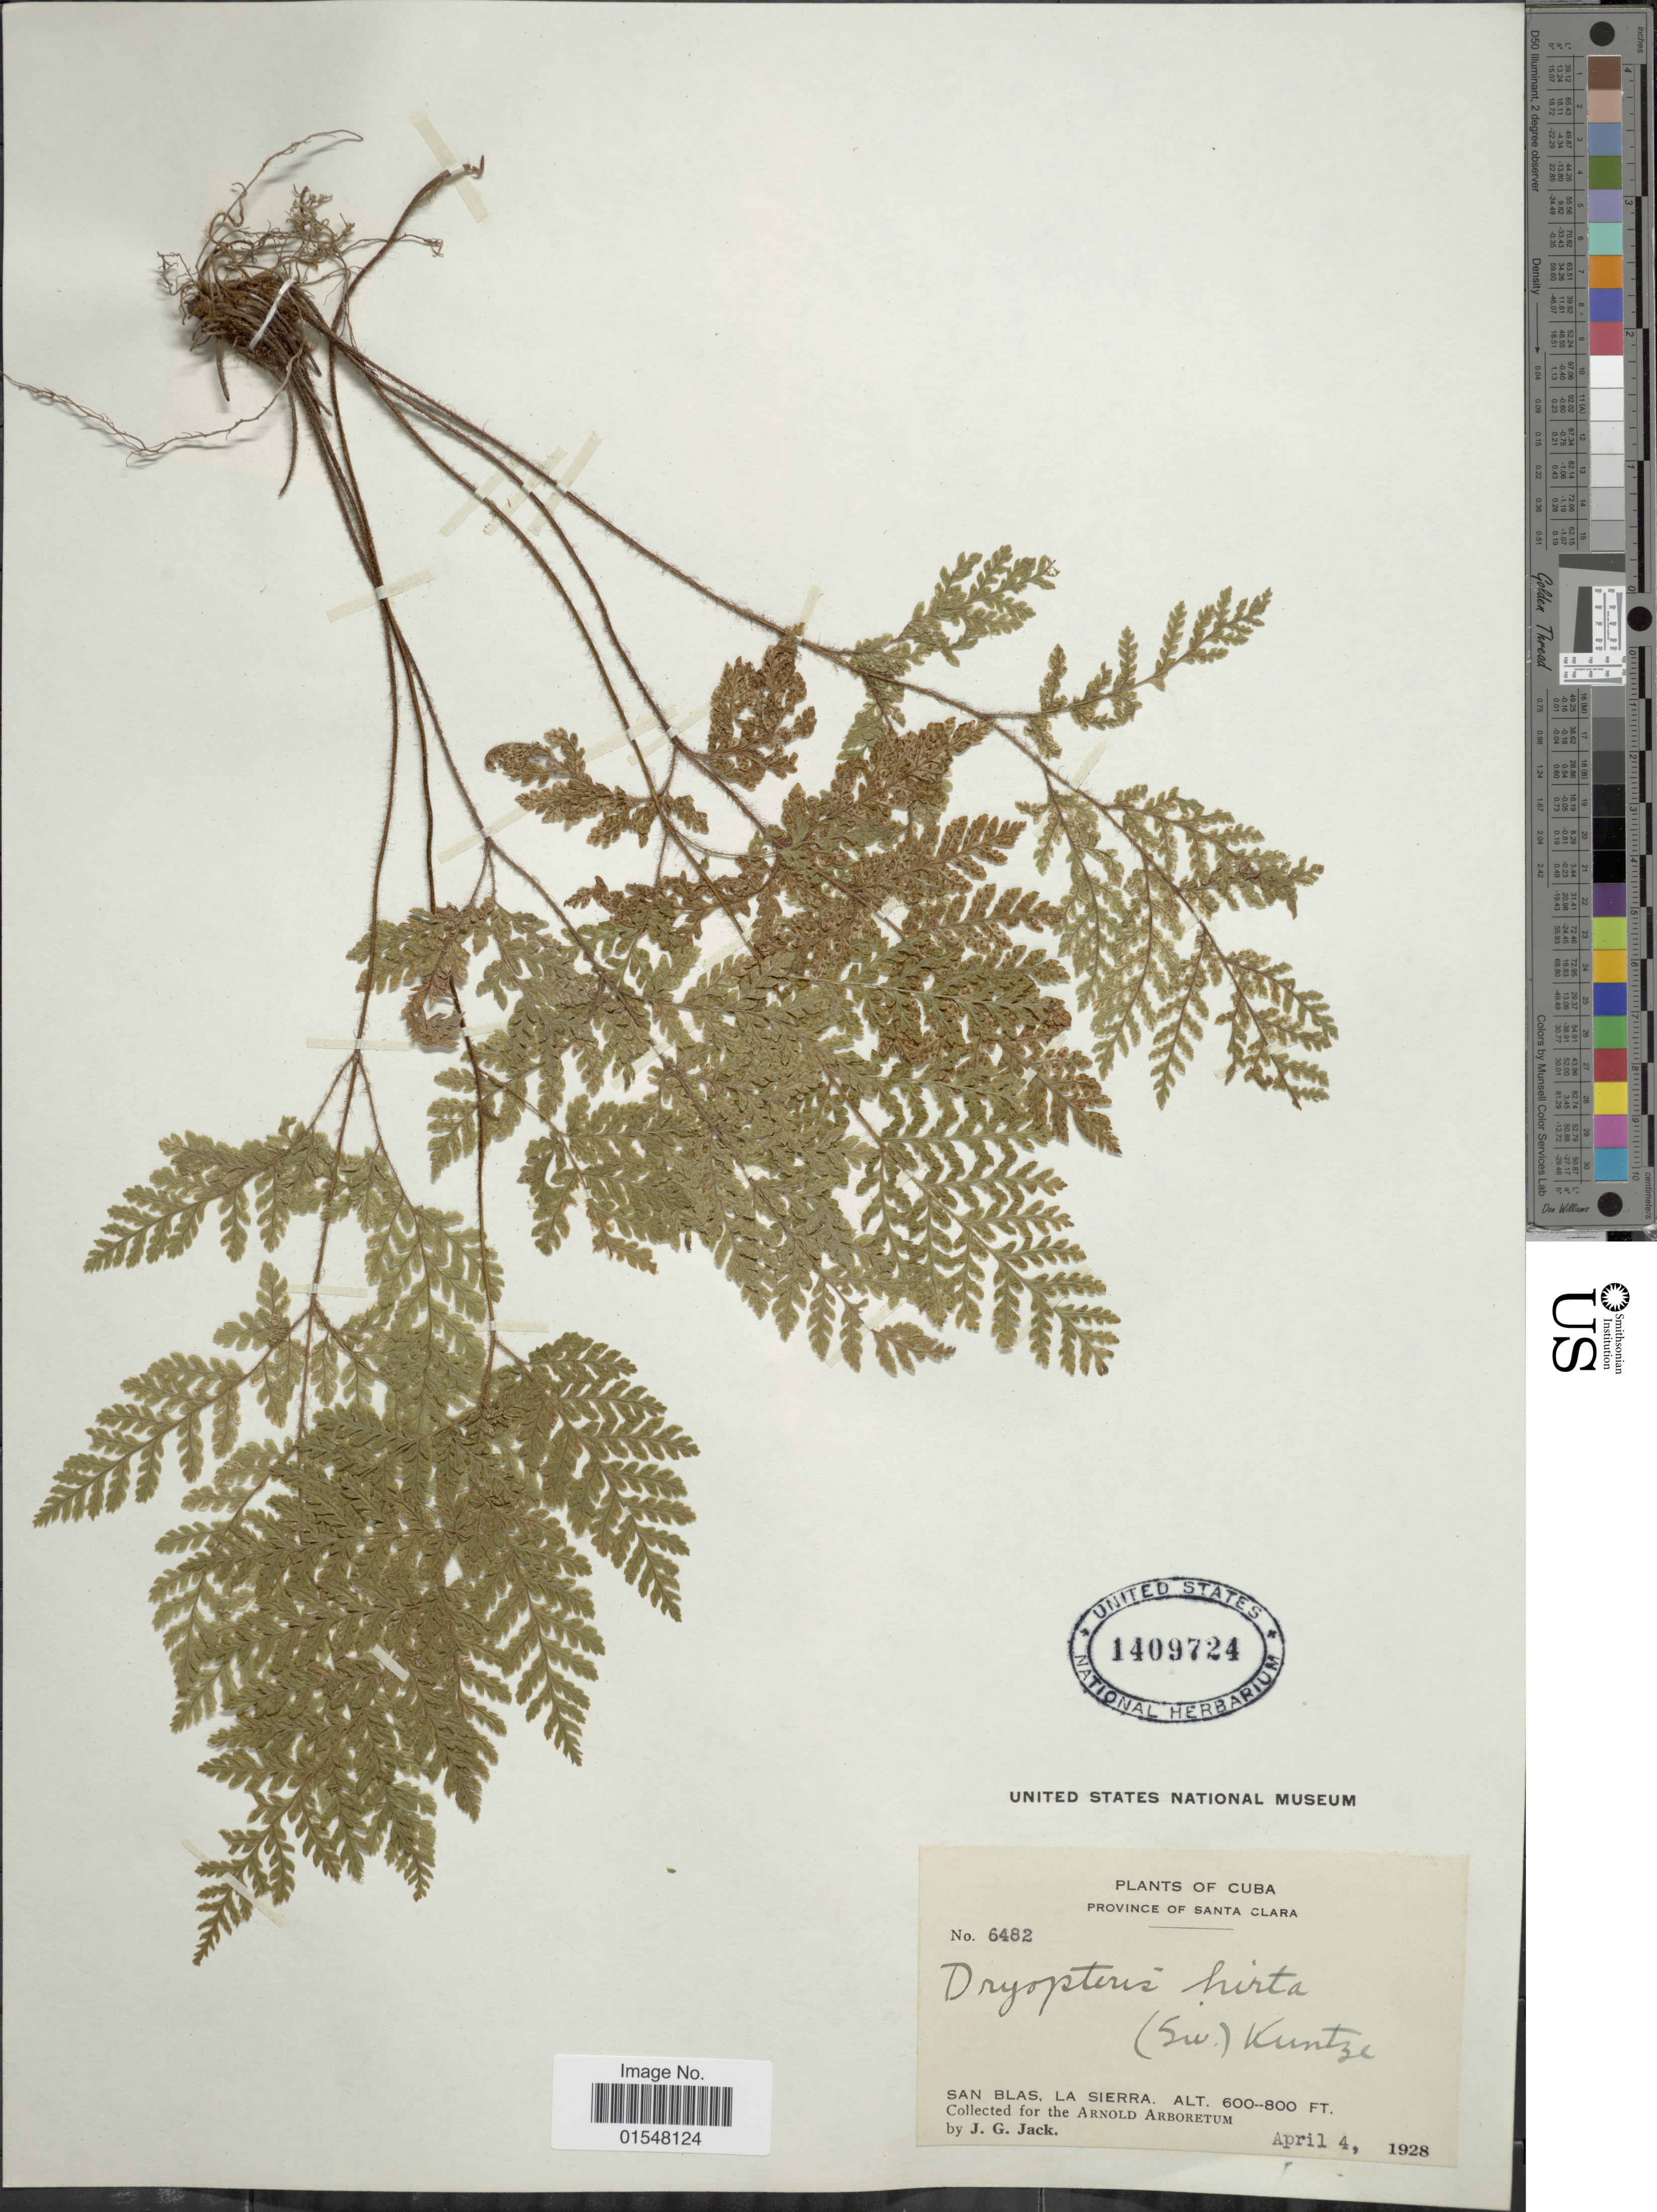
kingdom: Plantae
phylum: Tracheophyta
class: Polypodiopsida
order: Polypodiales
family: Dryopteridaceae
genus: Ctenitis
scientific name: Ctenitis hirta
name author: (Sw.) Ching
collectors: J. G. Jack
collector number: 6482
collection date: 1928-04-04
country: Cuba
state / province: Las Villas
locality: Province of Santa Clara, San Blas, La Sierra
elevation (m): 183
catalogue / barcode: US 1409724